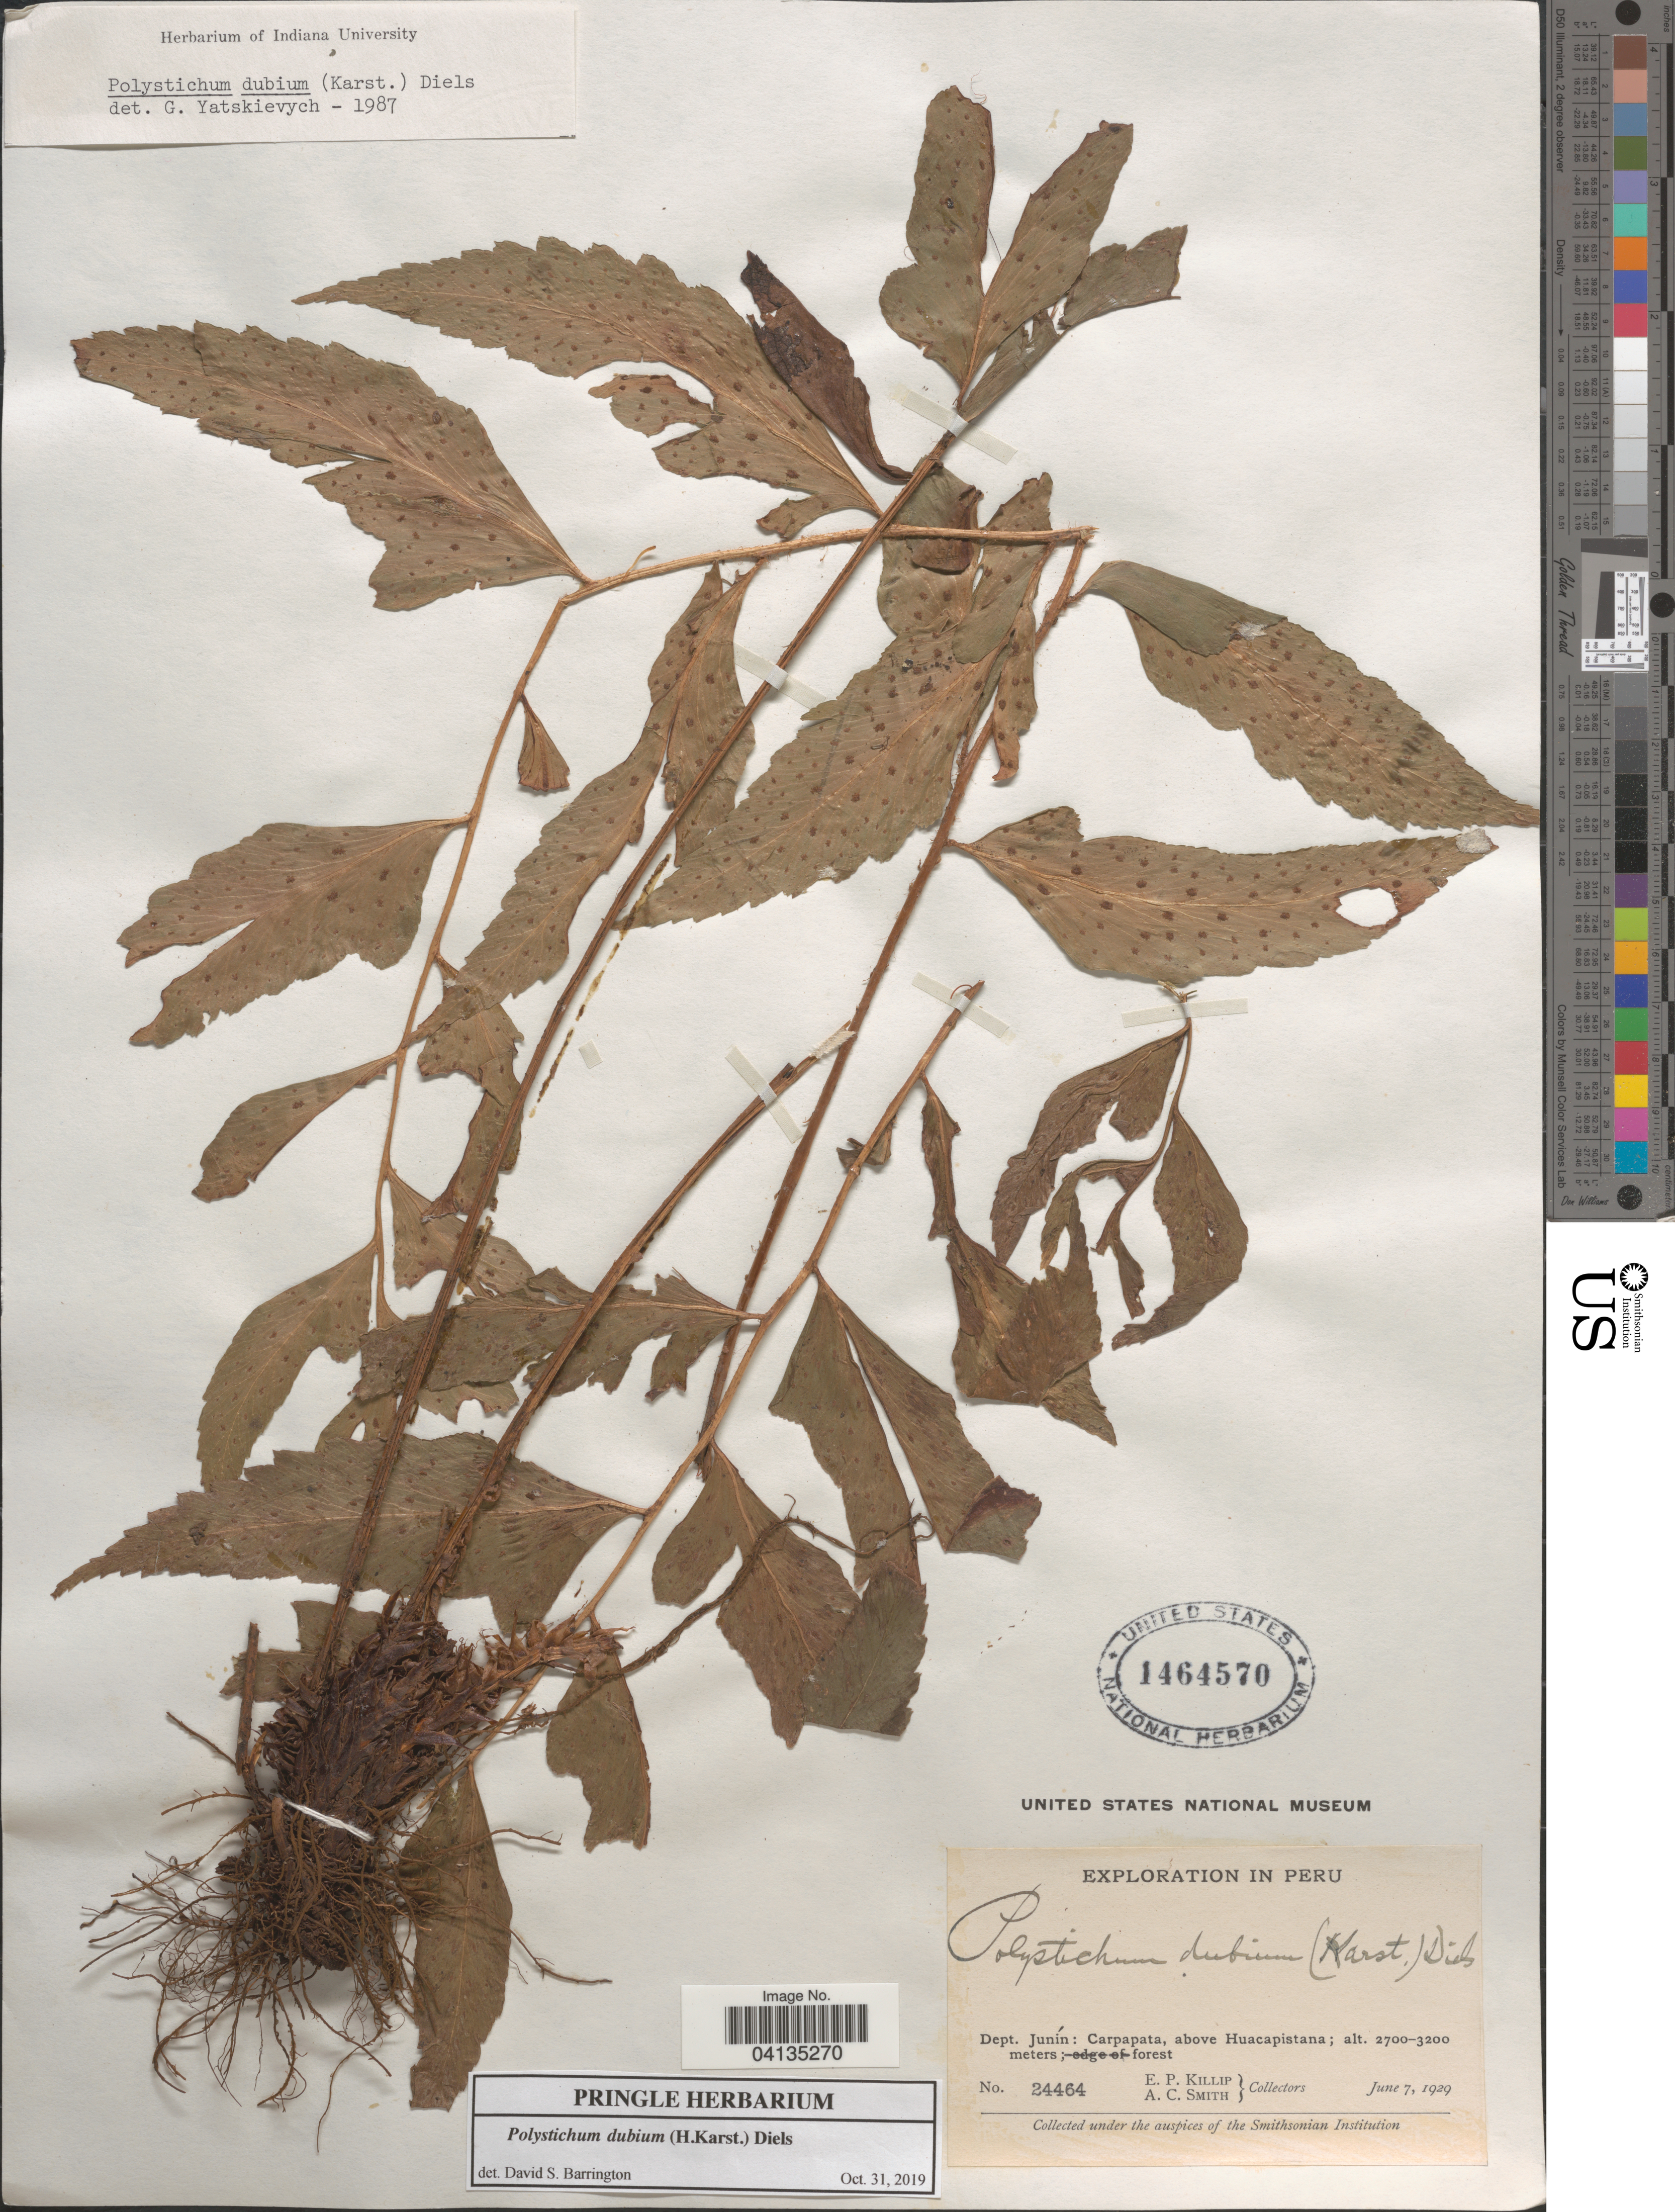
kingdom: Plantae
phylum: Tracheophyta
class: Polypodiopsida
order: Polypodiales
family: Dryopteridaceae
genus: Polystichum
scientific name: Polystichum dubium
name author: (H. Karst.) Diels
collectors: E. P. Killip & A. C. Smith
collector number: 24464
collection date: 1929-06-07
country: Peru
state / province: Junín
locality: Exploration in Peru. Dept. Junín: Carpapata, above Huacapistana.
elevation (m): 2700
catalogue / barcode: US 1464570